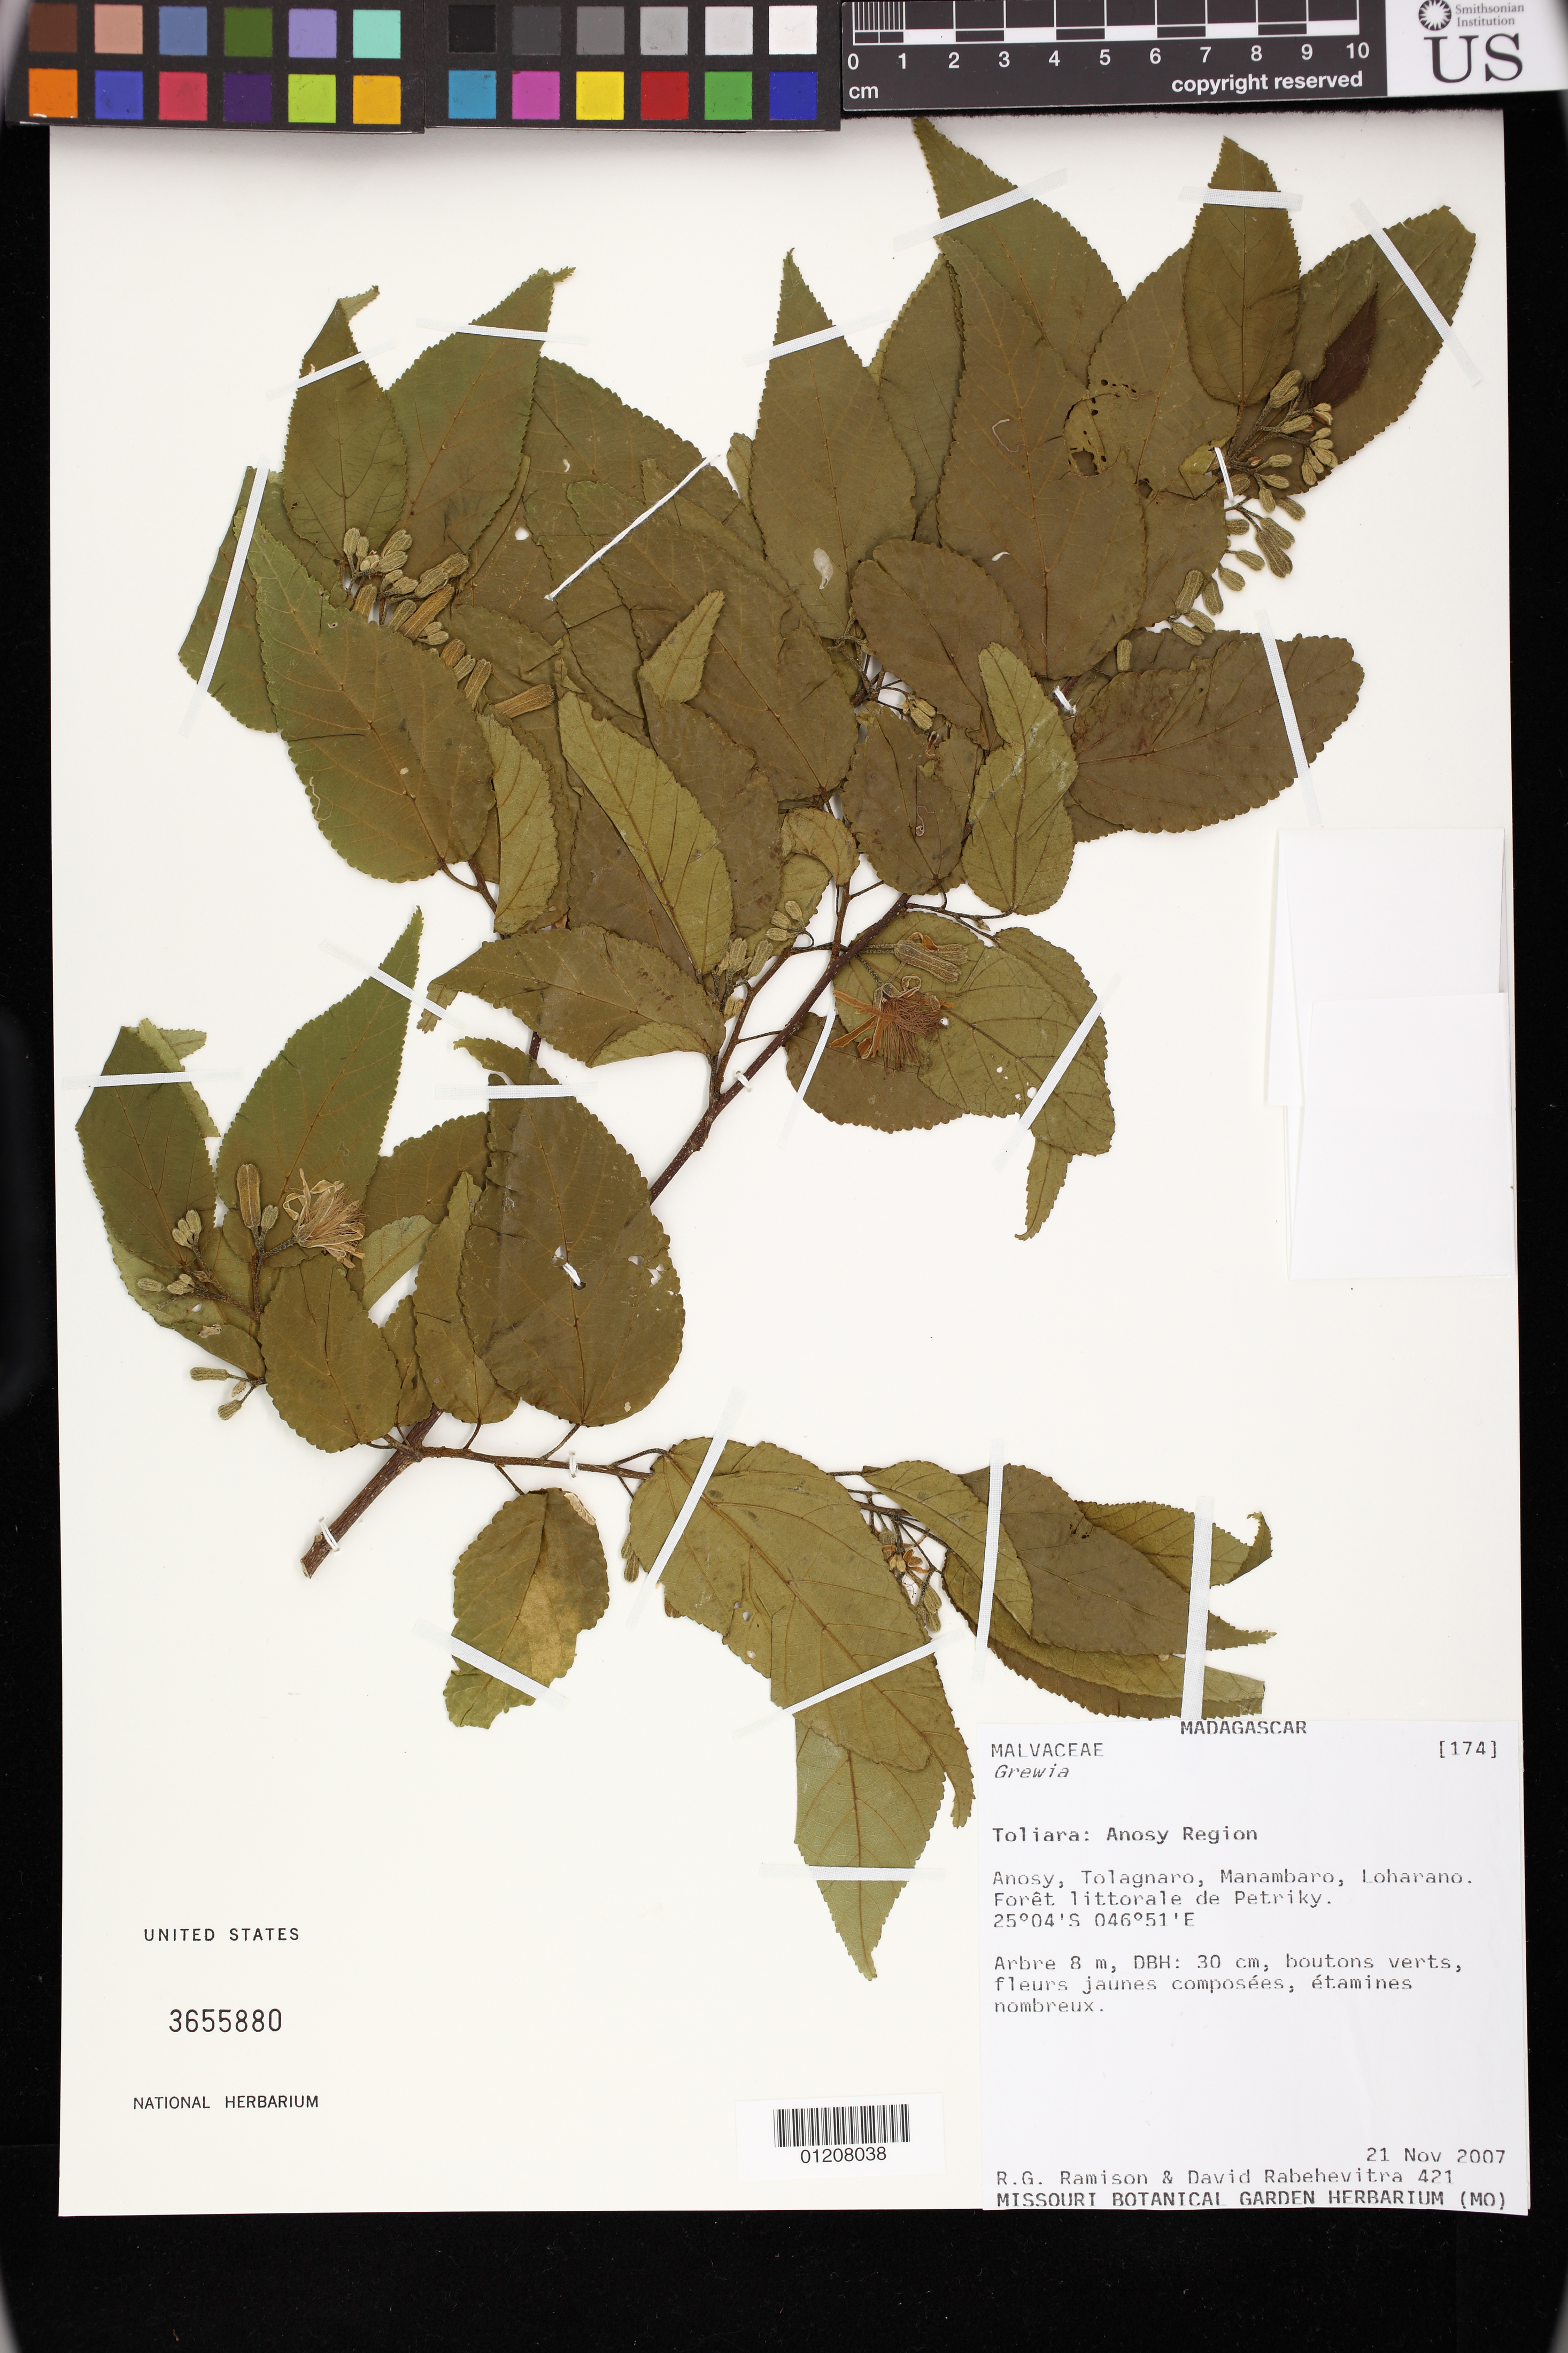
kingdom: Plantae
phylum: Tracheophyta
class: Magnoliopsida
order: Malvales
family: Malvaceae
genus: Grewia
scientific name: Grewia sp.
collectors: R. Ramison & D. Rabehevitra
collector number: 421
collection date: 2007-11-21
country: Madagascar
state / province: Anosy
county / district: Toliara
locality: Anosy, Tolagnaro, Manambaro, Loharano. Foret littorale de Petriky.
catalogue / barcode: US 3655880